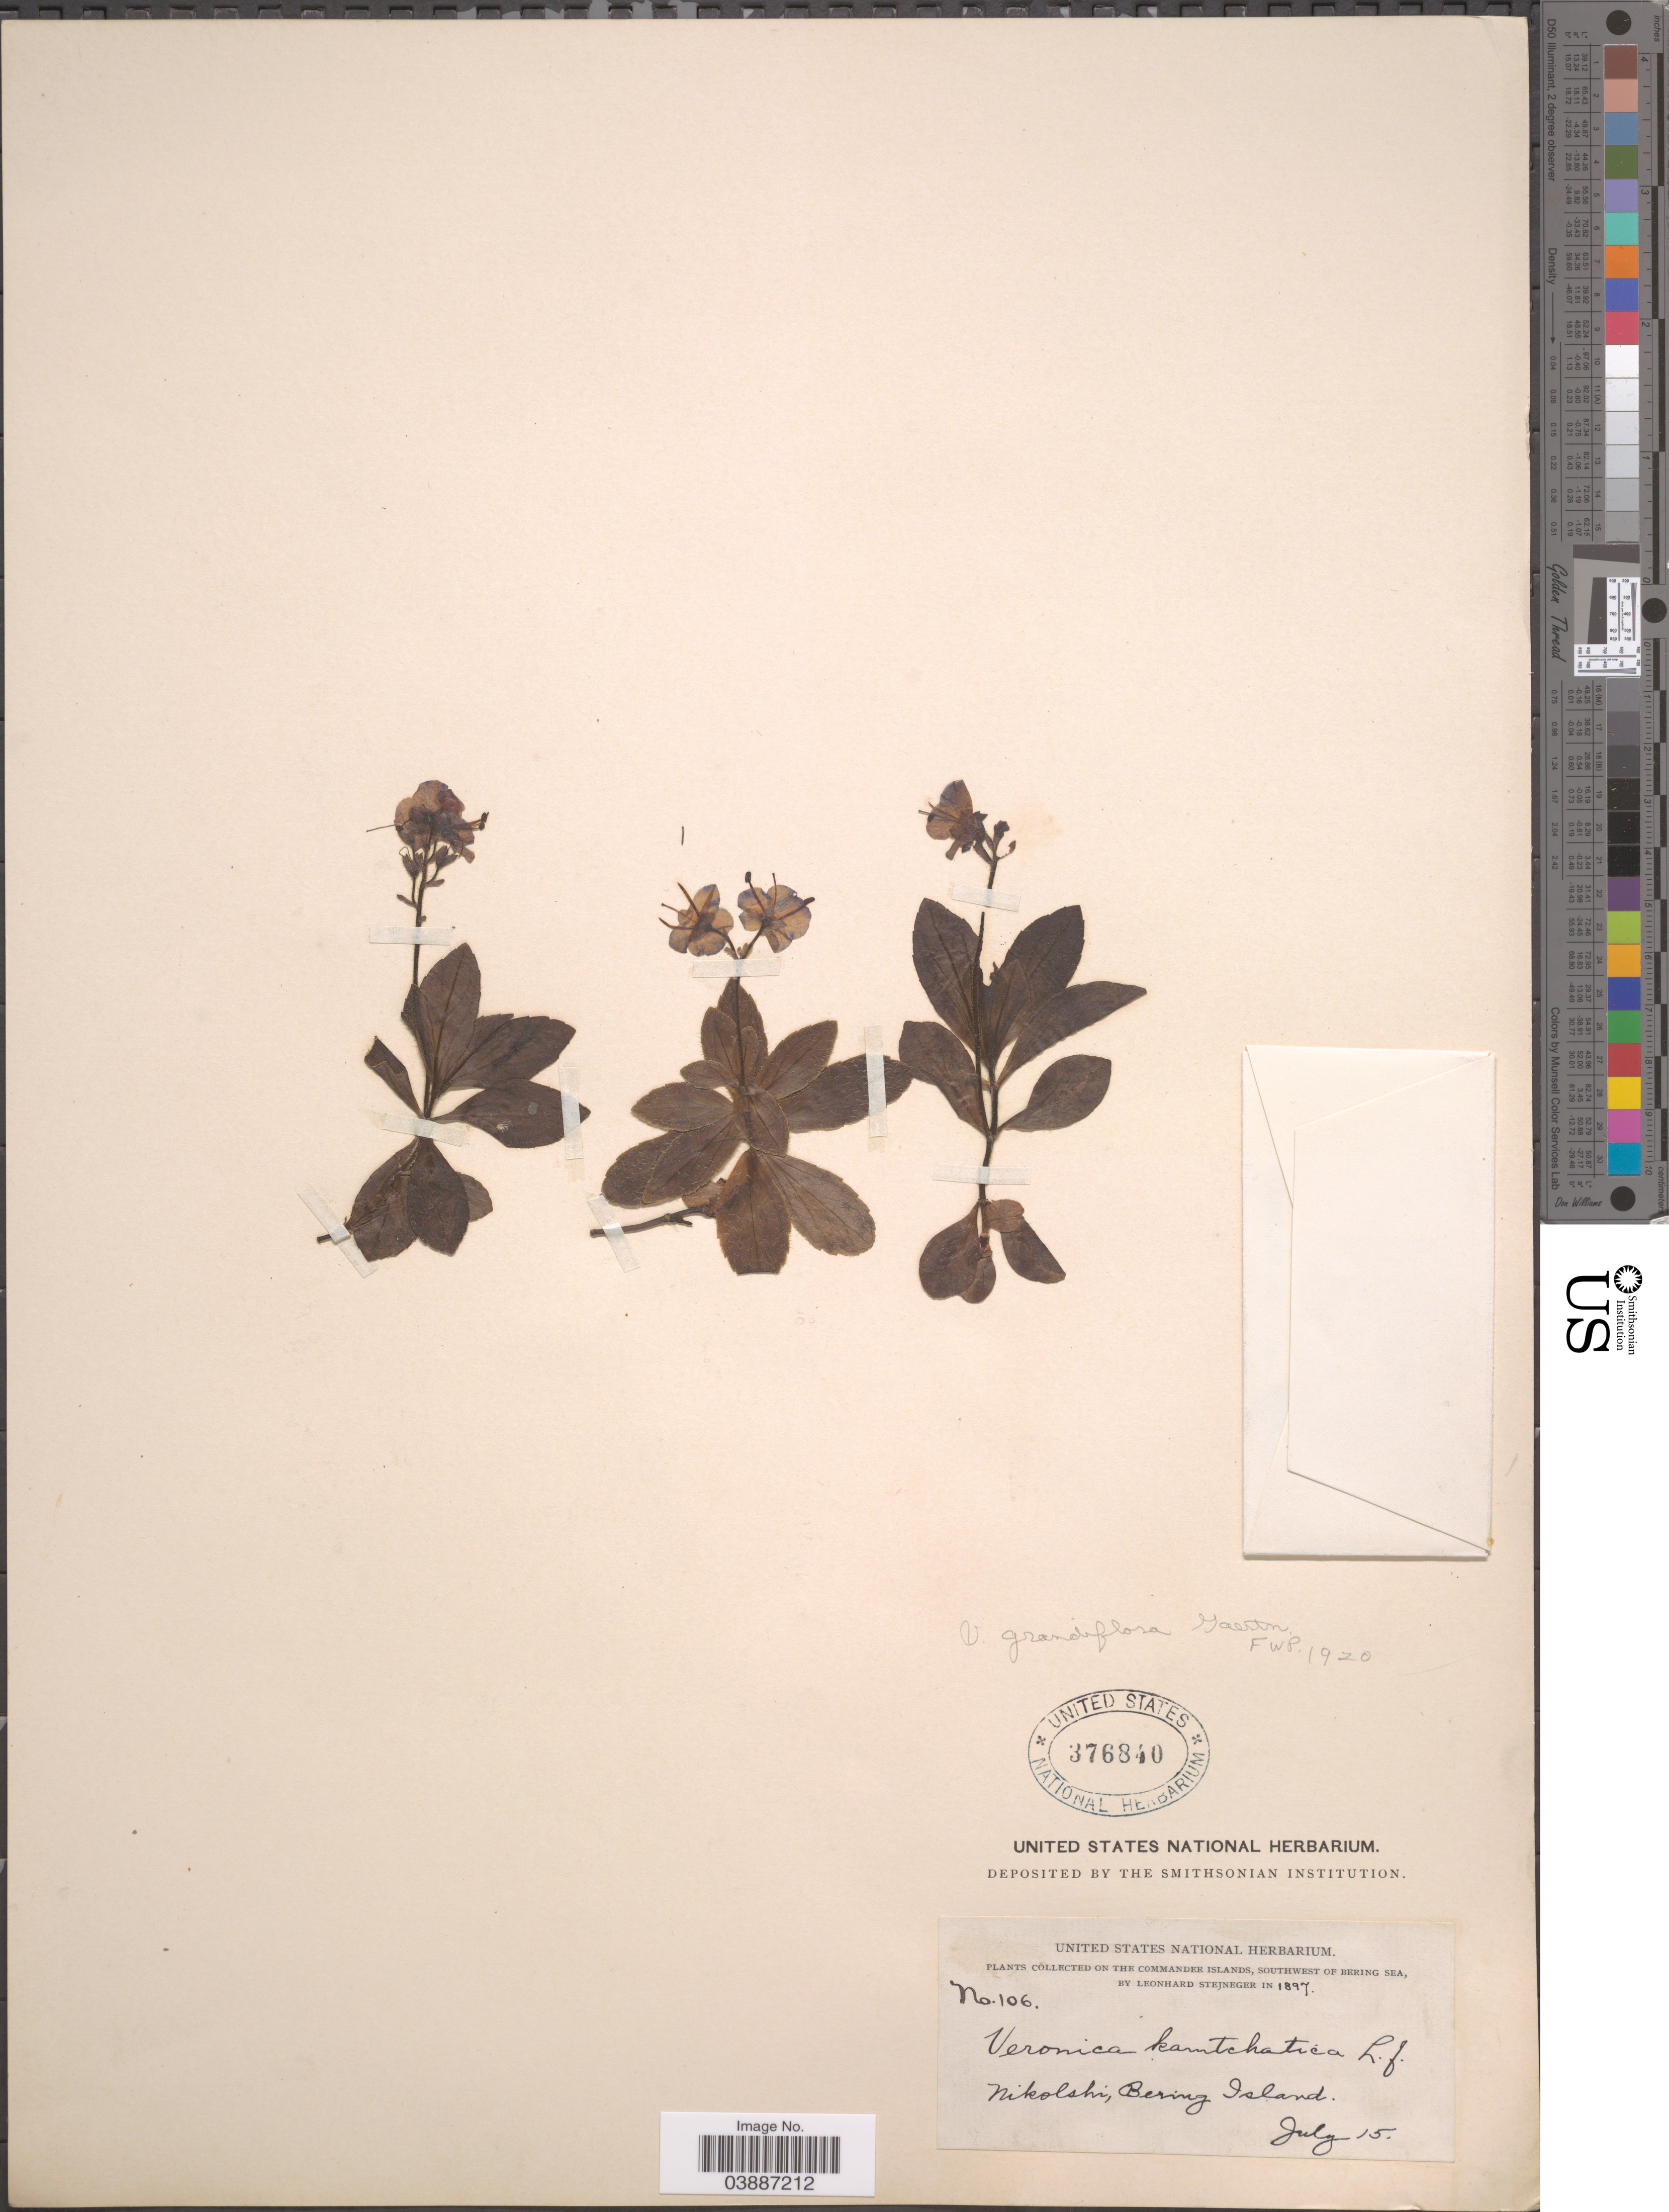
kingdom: Plantae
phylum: Tracheophyta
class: Magnoliopsida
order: Lamiales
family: Plantaginaceae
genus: Veronica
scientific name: Veronica grandiflora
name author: Gaertn.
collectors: L. Stejneger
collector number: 106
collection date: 1897-07-15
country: Russian Federation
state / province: Kamchatka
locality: On the Commander Islands, southwest of Bering Sea. Nikolshi, Bering Island.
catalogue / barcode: US 376840